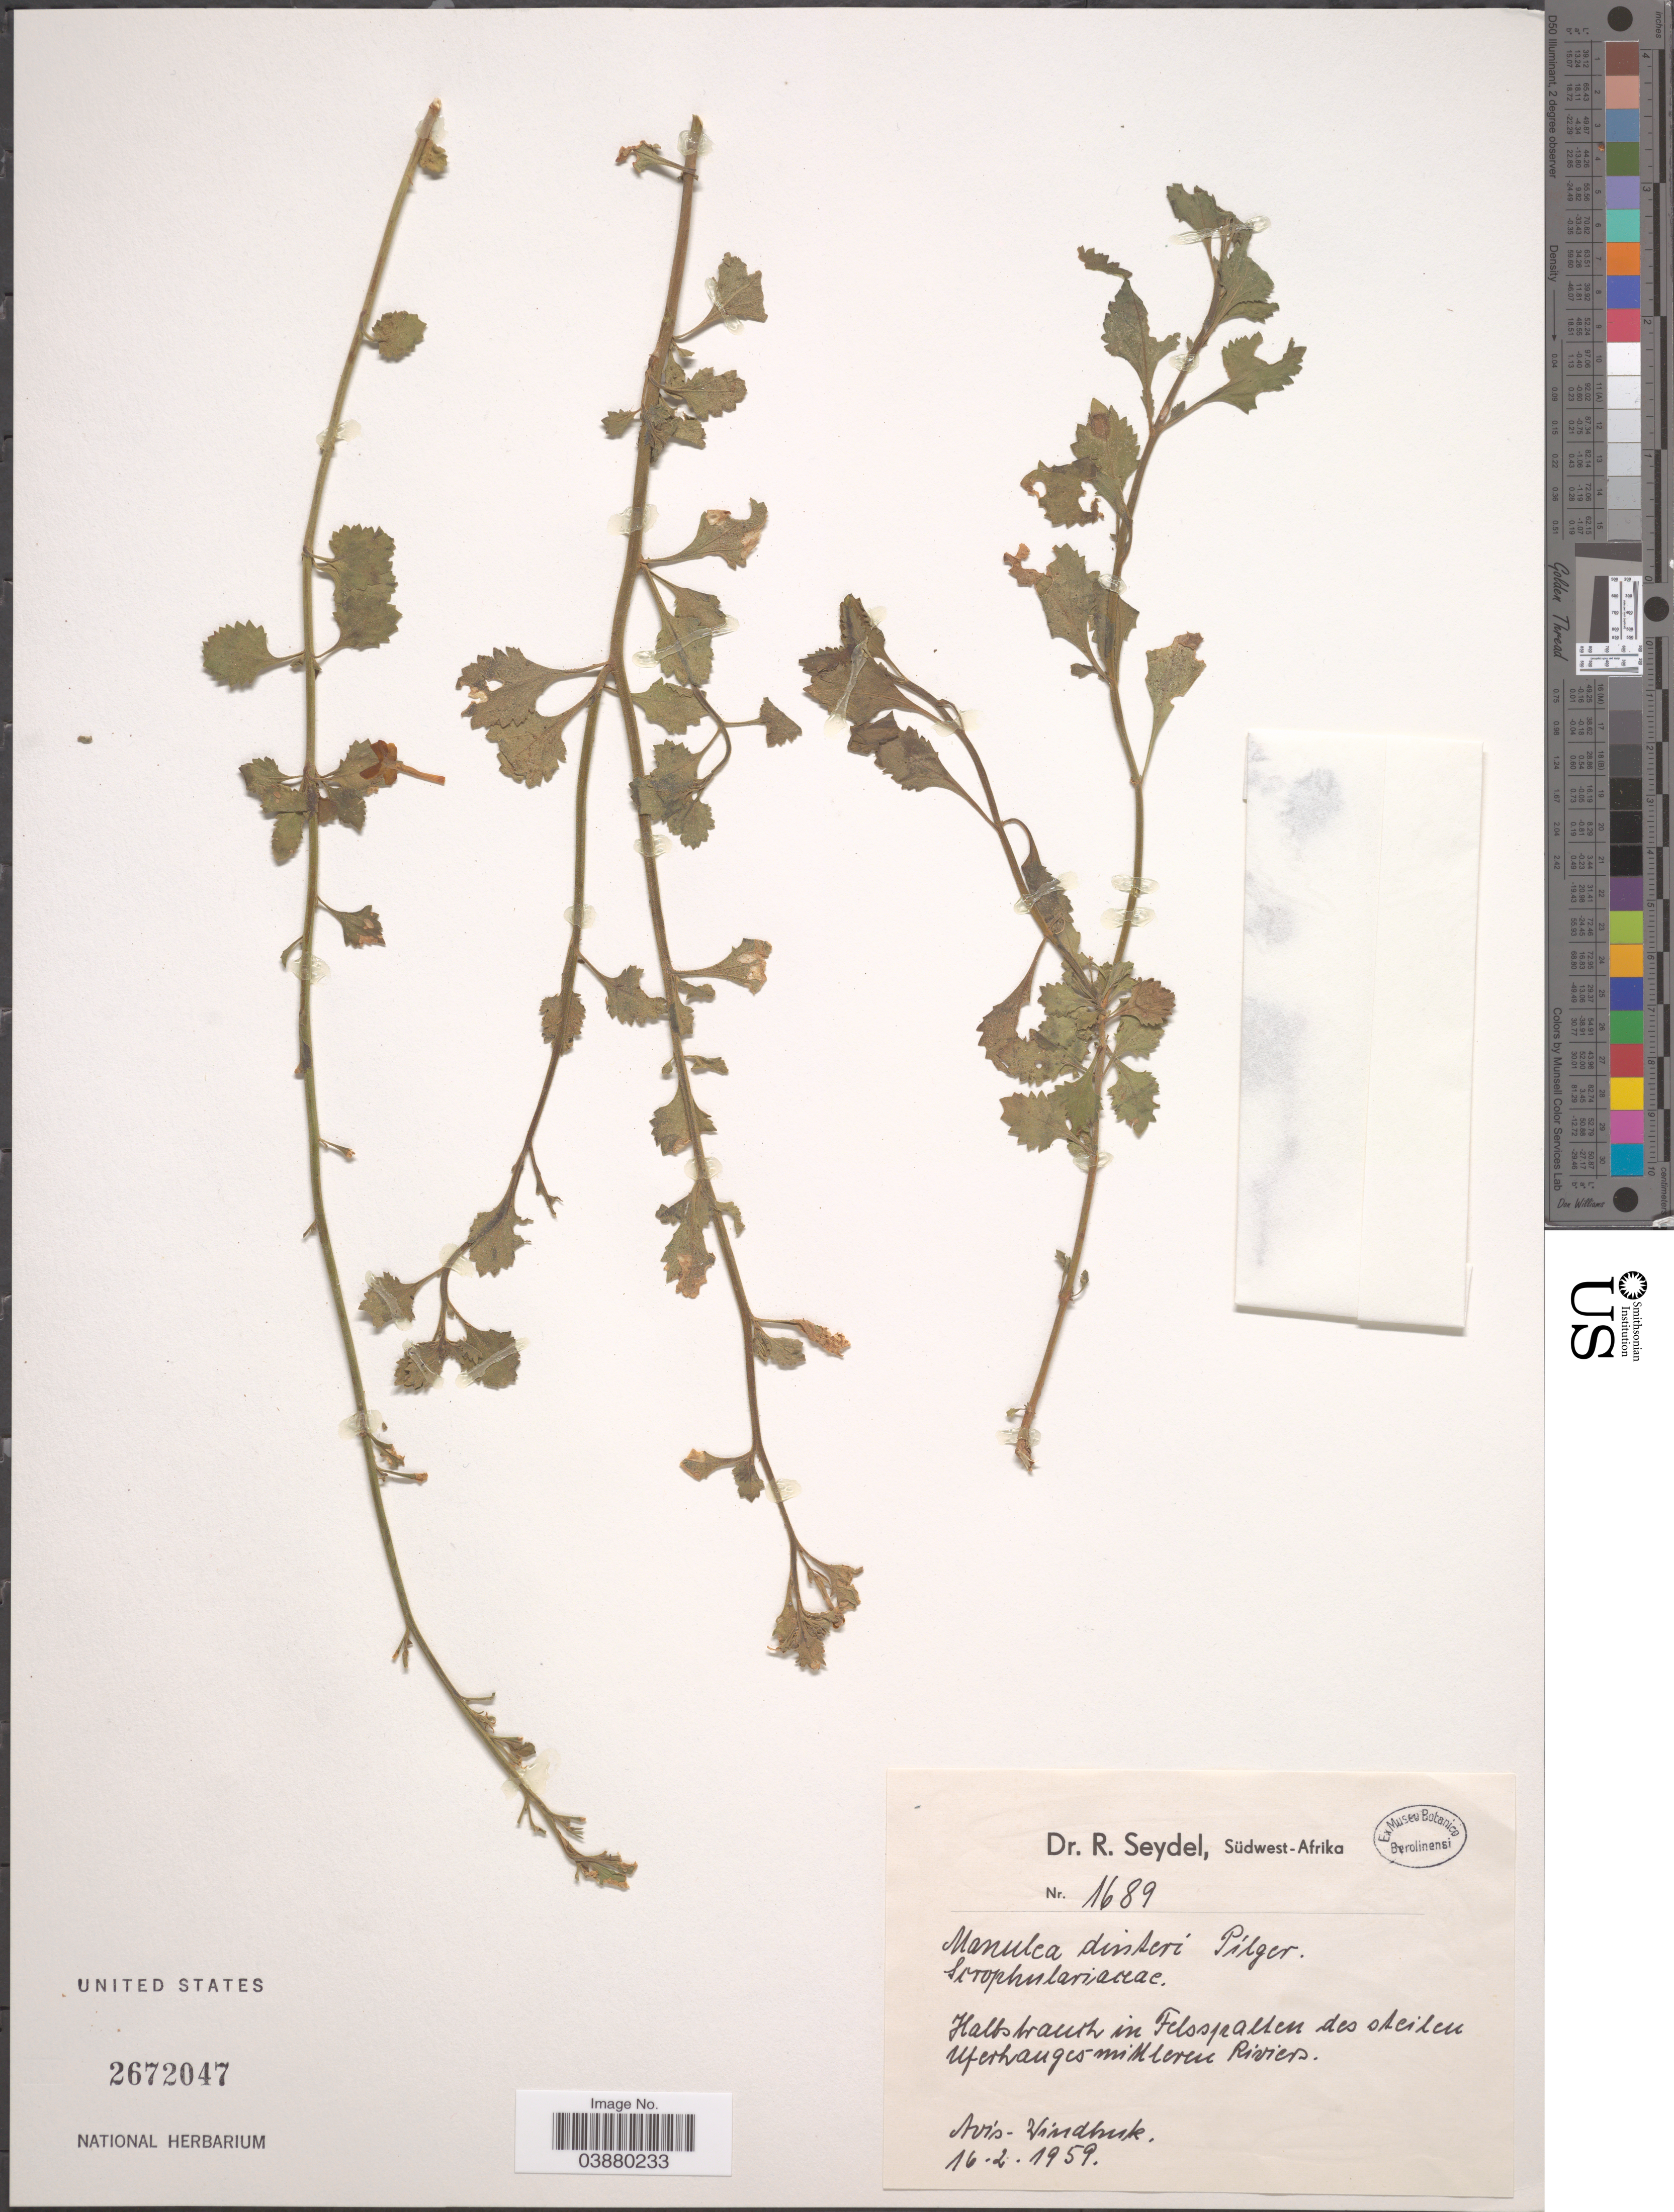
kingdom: Plantae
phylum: Tracheophyta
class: Magnoliopsida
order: Lamiales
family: Scrophulariaceae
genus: Manulea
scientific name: Manulea dubia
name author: Overkott ex Roessler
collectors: R. Seydel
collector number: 1689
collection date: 1959-02-16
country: Namibia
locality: Südwest-Afrika. Avis, Windhuk.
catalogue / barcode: US 2672047